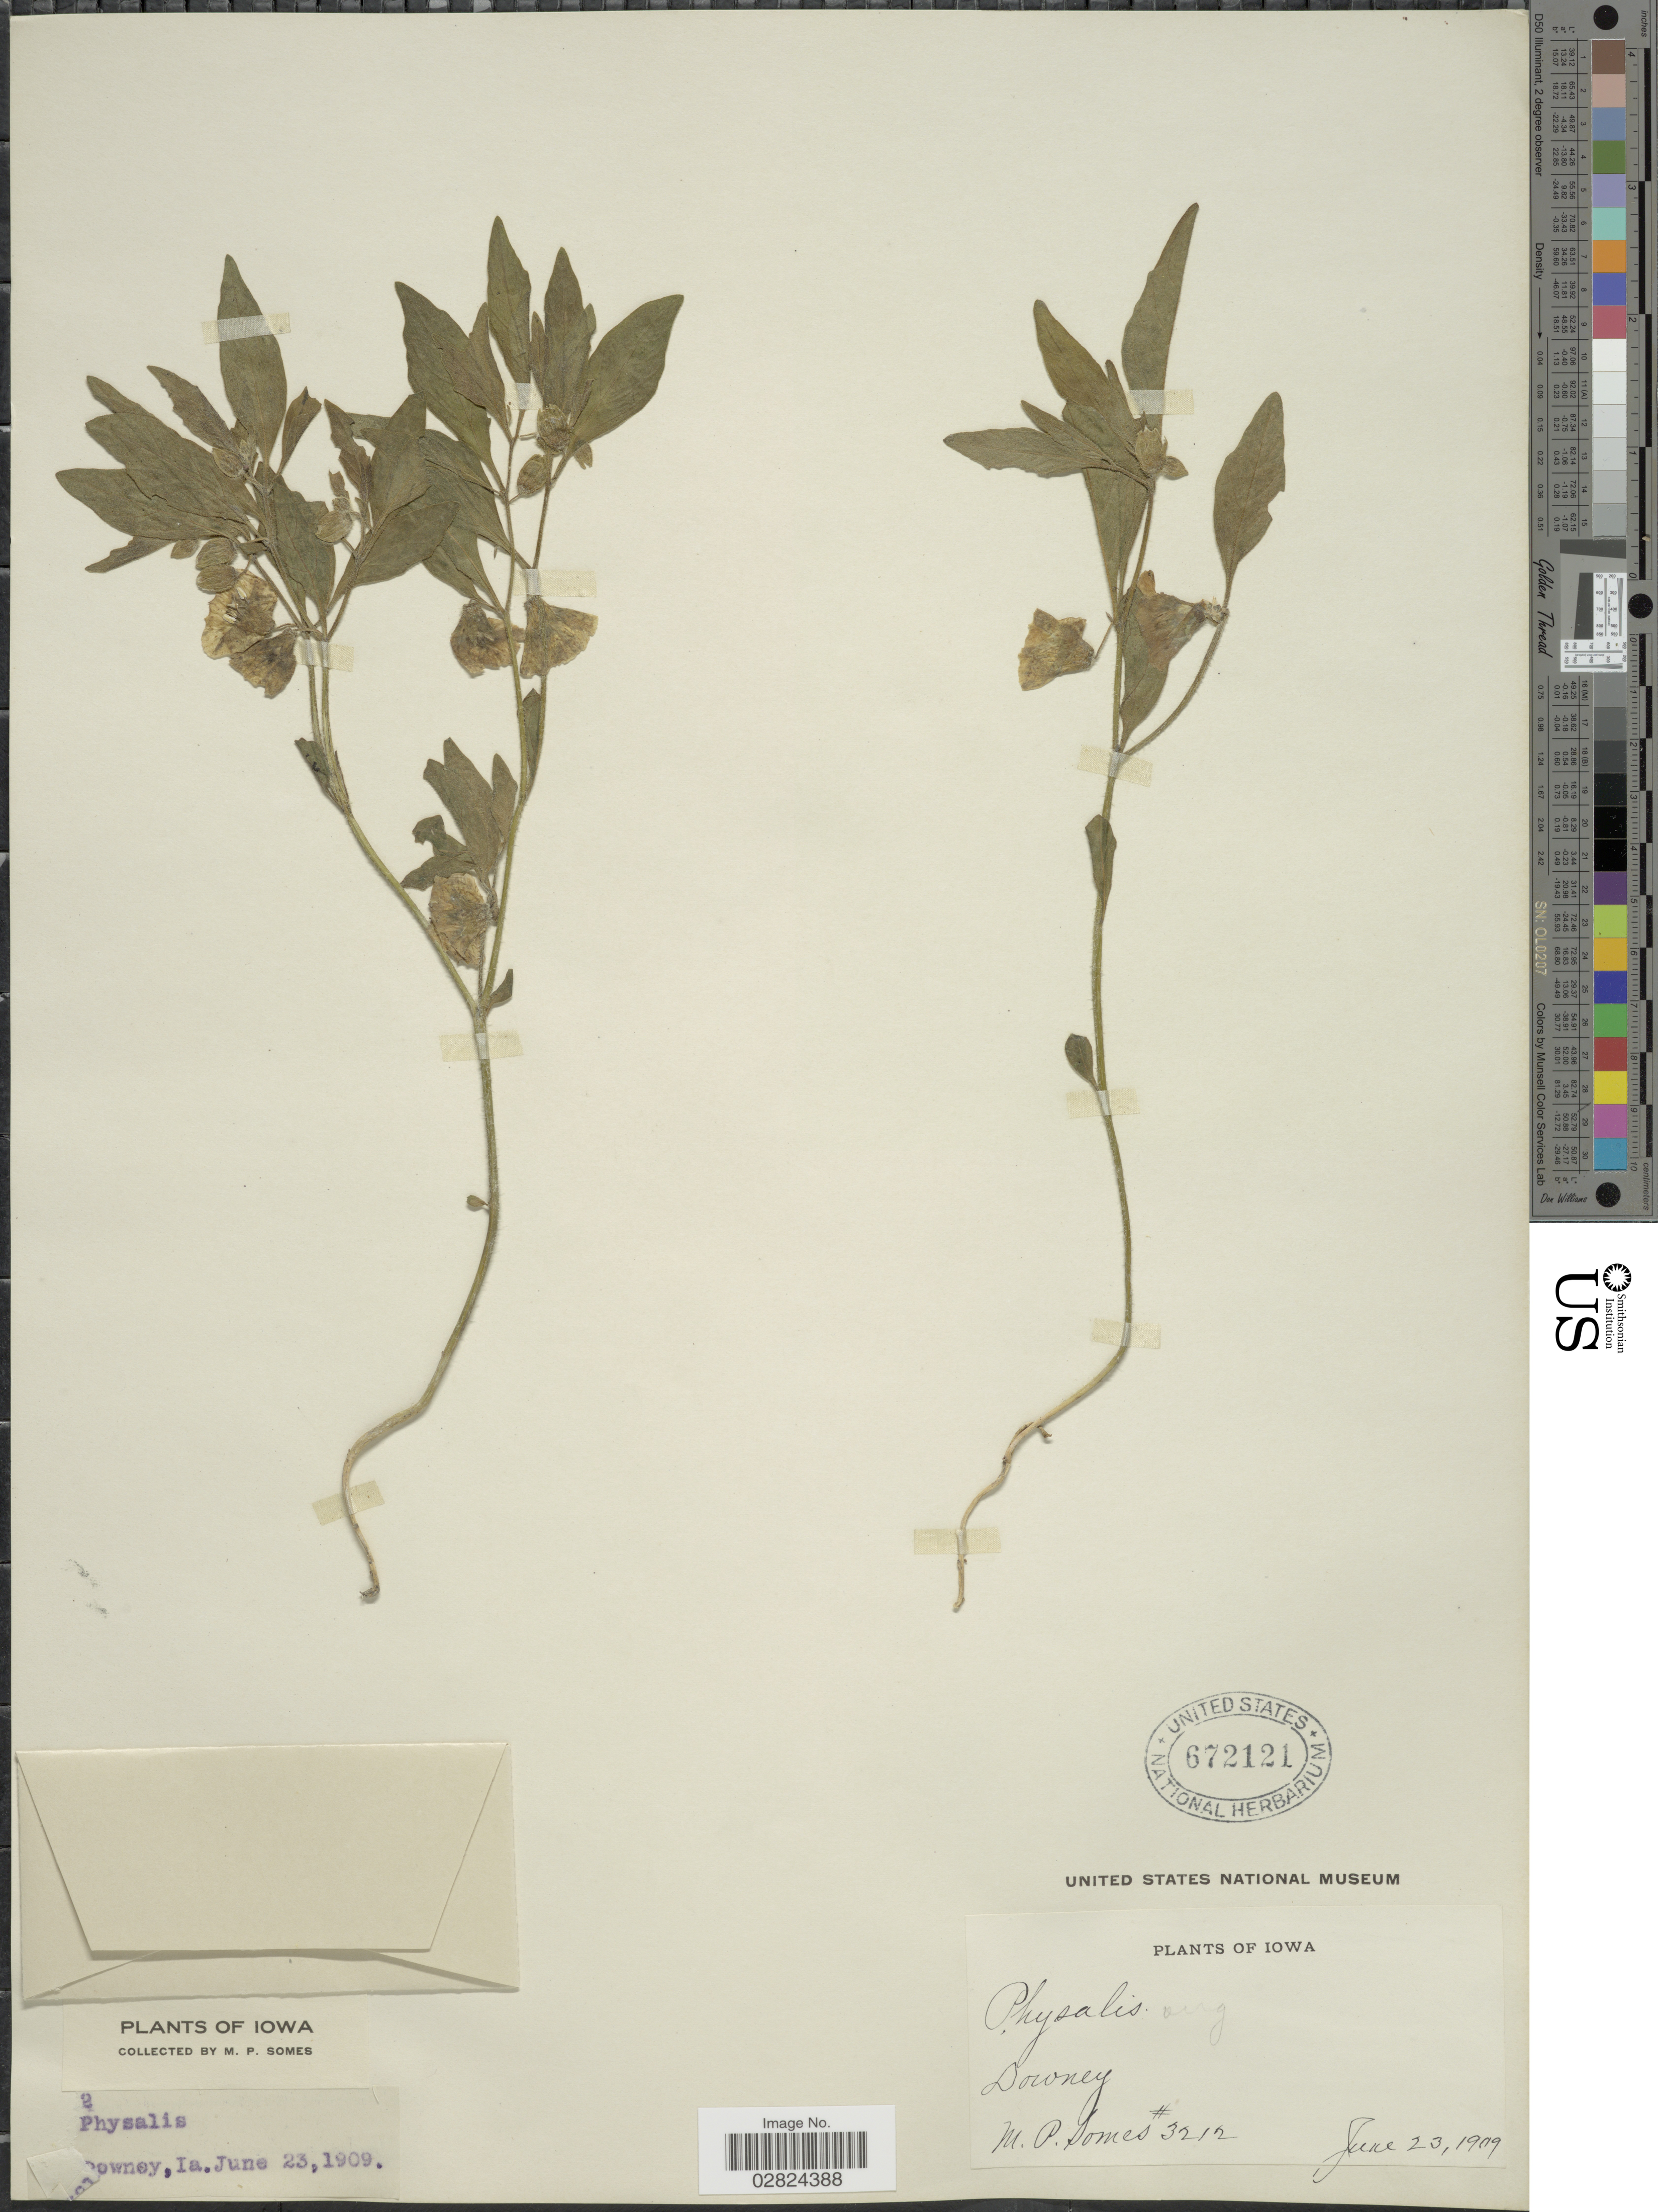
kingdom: Plantae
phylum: Tracheophyta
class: Magnoliopsida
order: Solanales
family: Solanaceae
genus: Physalis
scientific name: Physalis virginiana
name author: Mill.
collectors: M. Somes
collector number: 3212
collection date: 1909-06-23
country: United States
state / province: Iowa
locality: Downey, Ia.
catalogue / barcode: US 672121